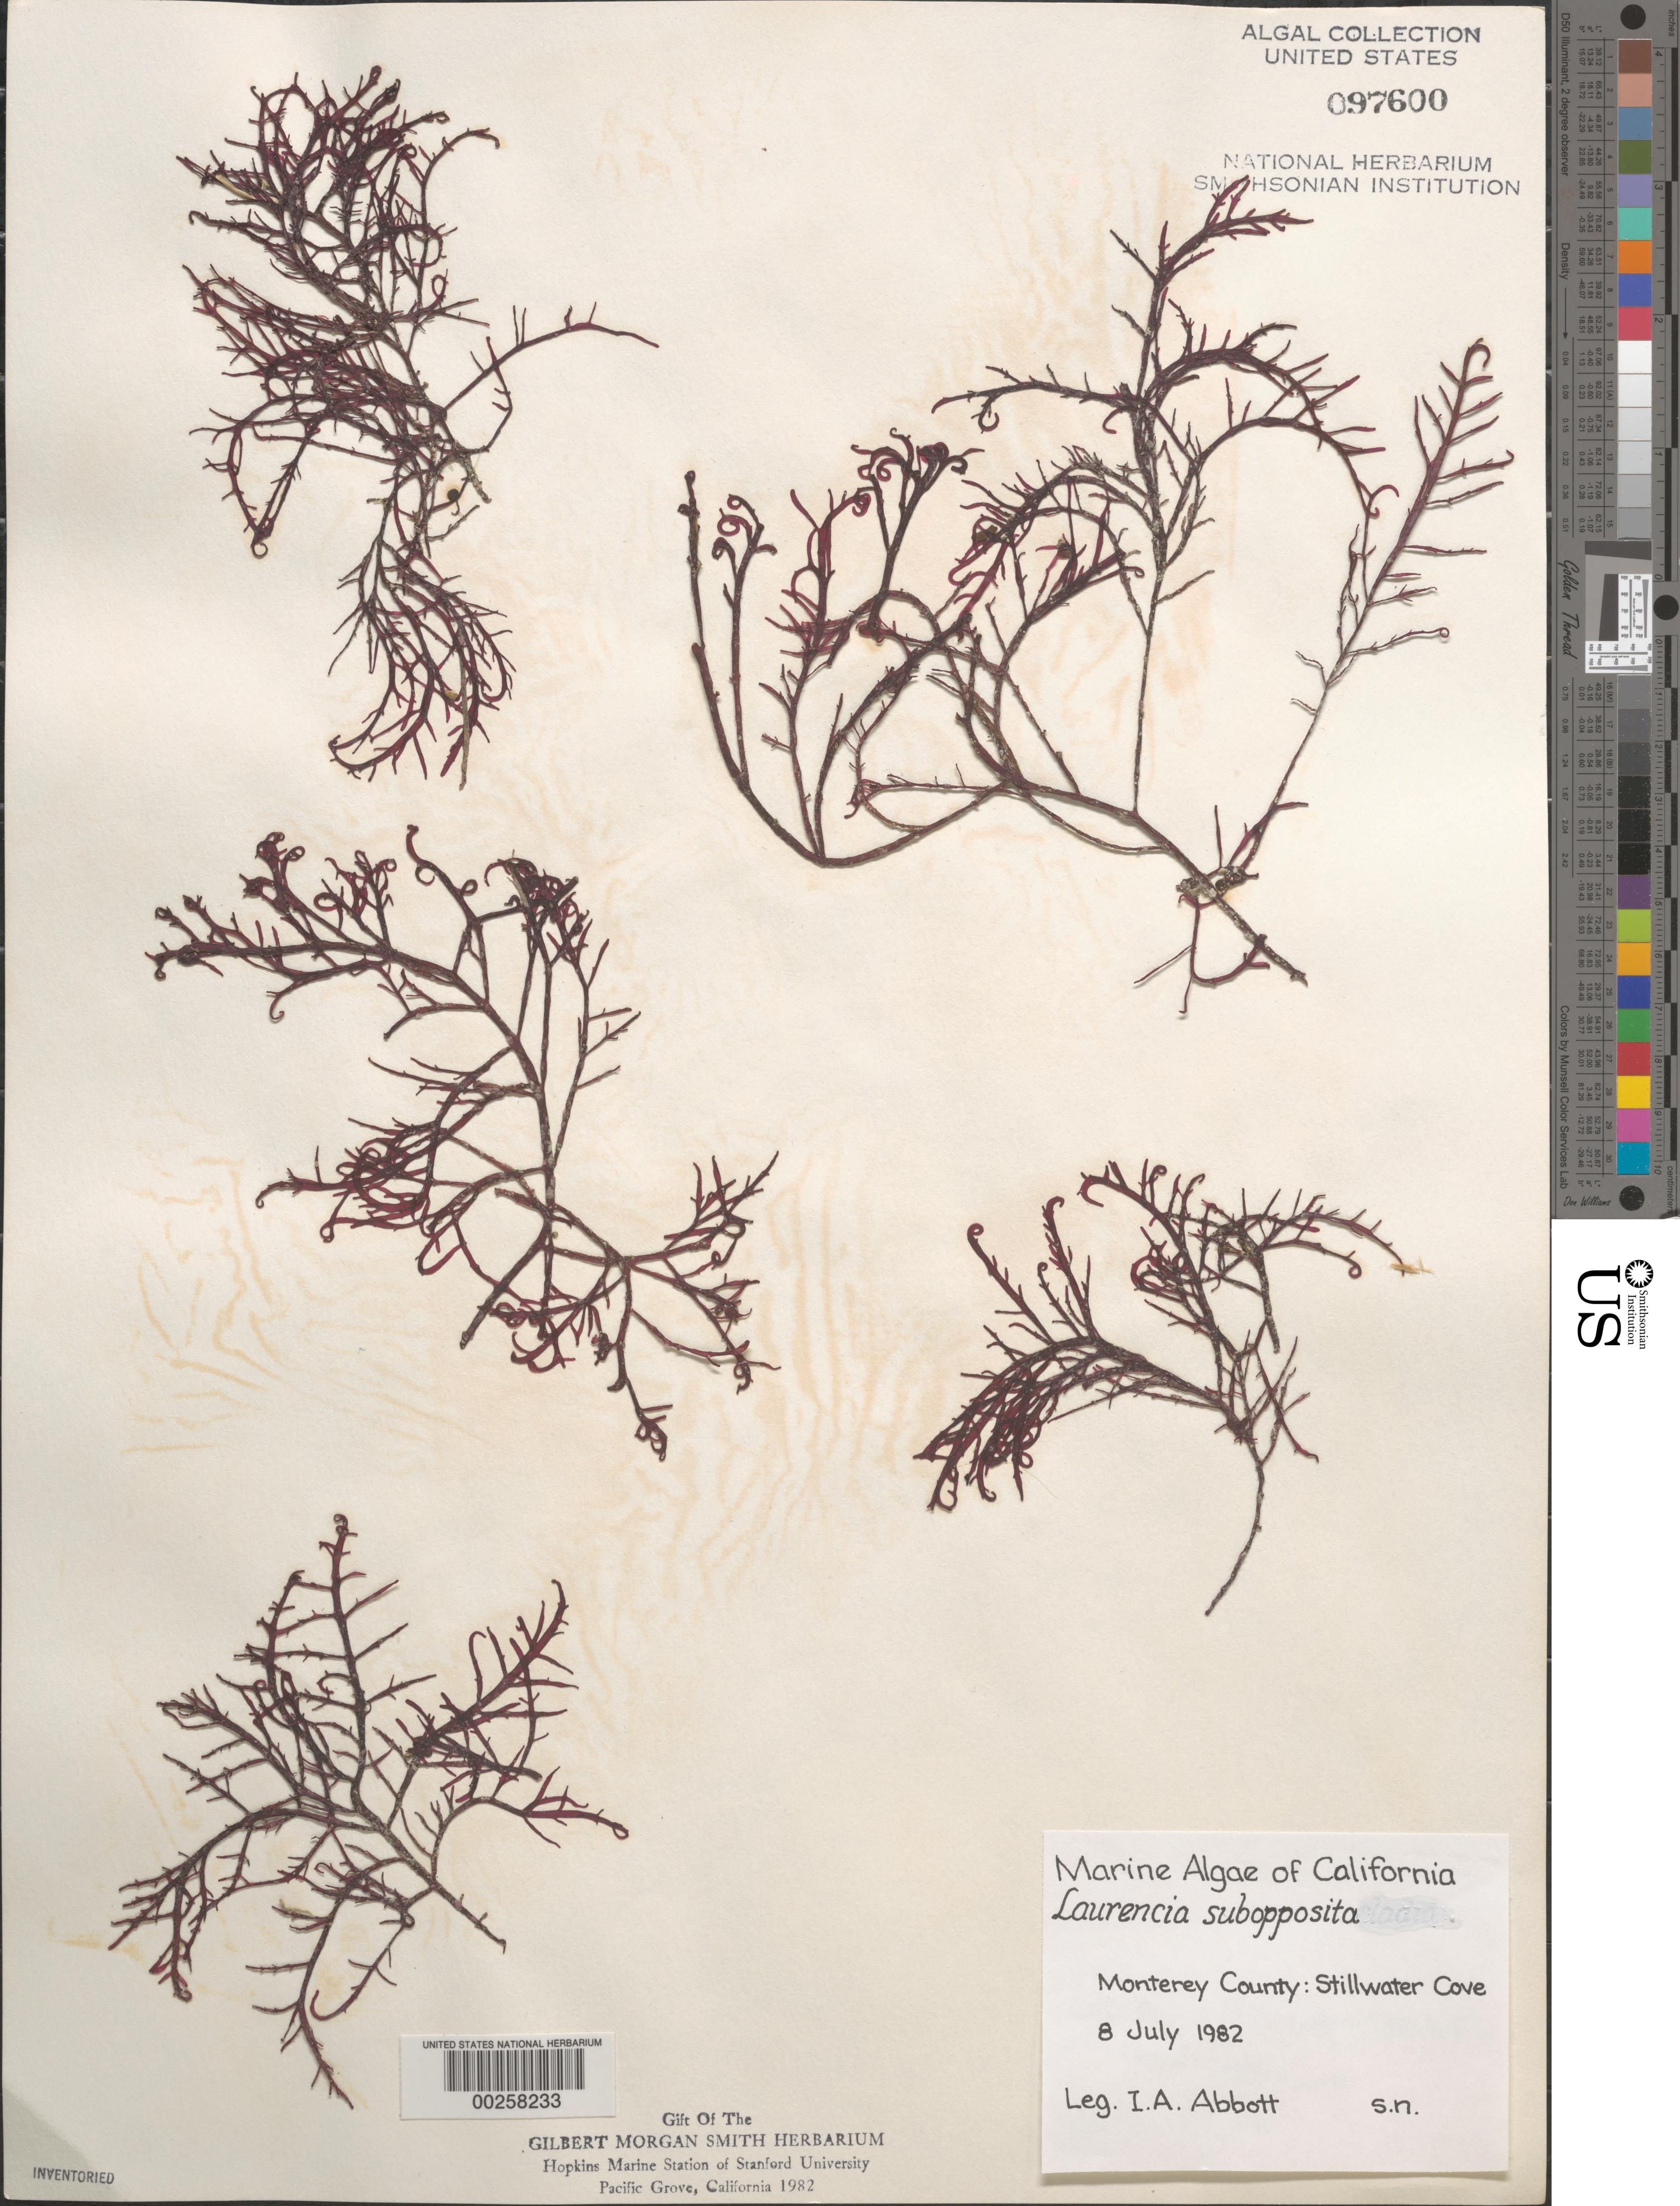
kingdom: Plantae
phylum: Rhodophyta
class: Florideophyceae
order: Ceramiales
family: Rhodomelaceae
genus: Laurencia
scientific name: Laurencia subopposita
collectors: I. A. Abbott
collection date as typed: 08 Jul 1982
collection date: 1982-07-08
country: United States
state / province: California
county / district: Monterey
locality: Stillwater Cove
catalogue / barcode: US 97600